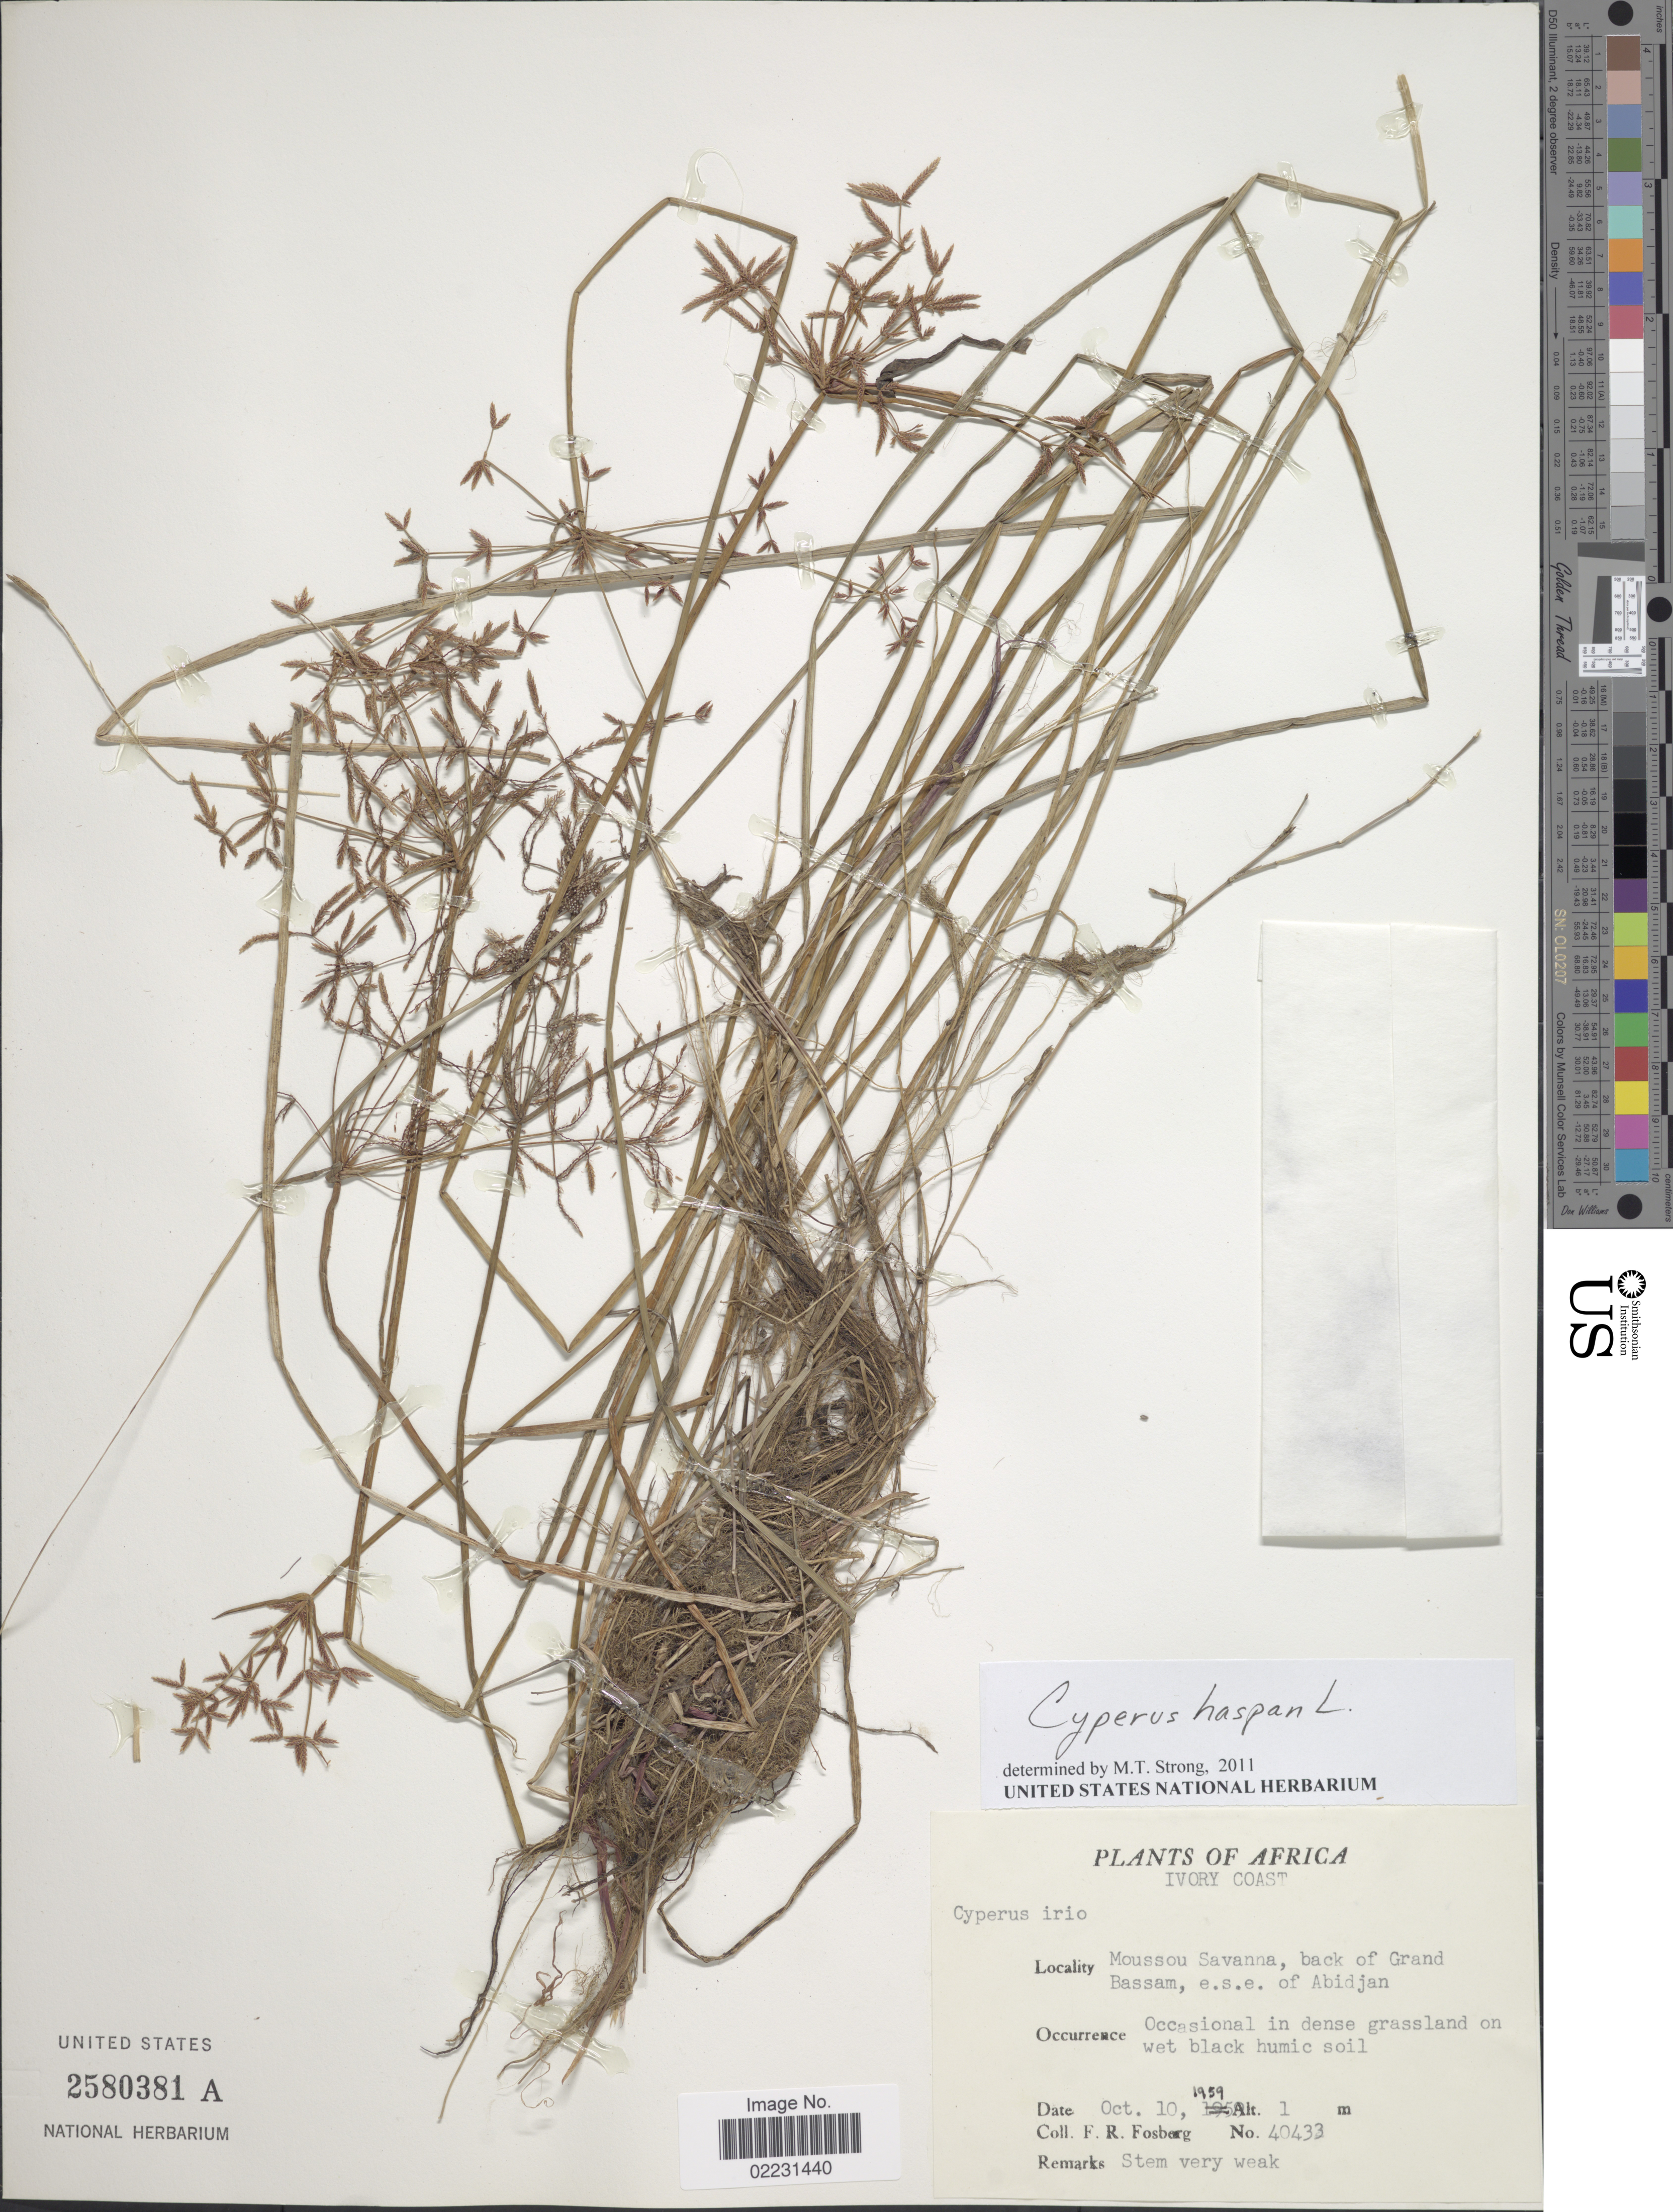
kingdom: Plantae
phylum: Tracheophyta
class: Liliopsida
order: Poales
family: Cyperaceae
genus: Cyperus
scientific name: Cyperus haspan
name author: L.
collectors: F. R. Fosberg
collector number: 40433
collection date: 1959-10-10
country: Ivory Coast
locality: Moussou Savanna, back of Grand Bassam, e.s.e.Abidjan.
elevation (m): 1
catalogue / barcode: US 2580381A